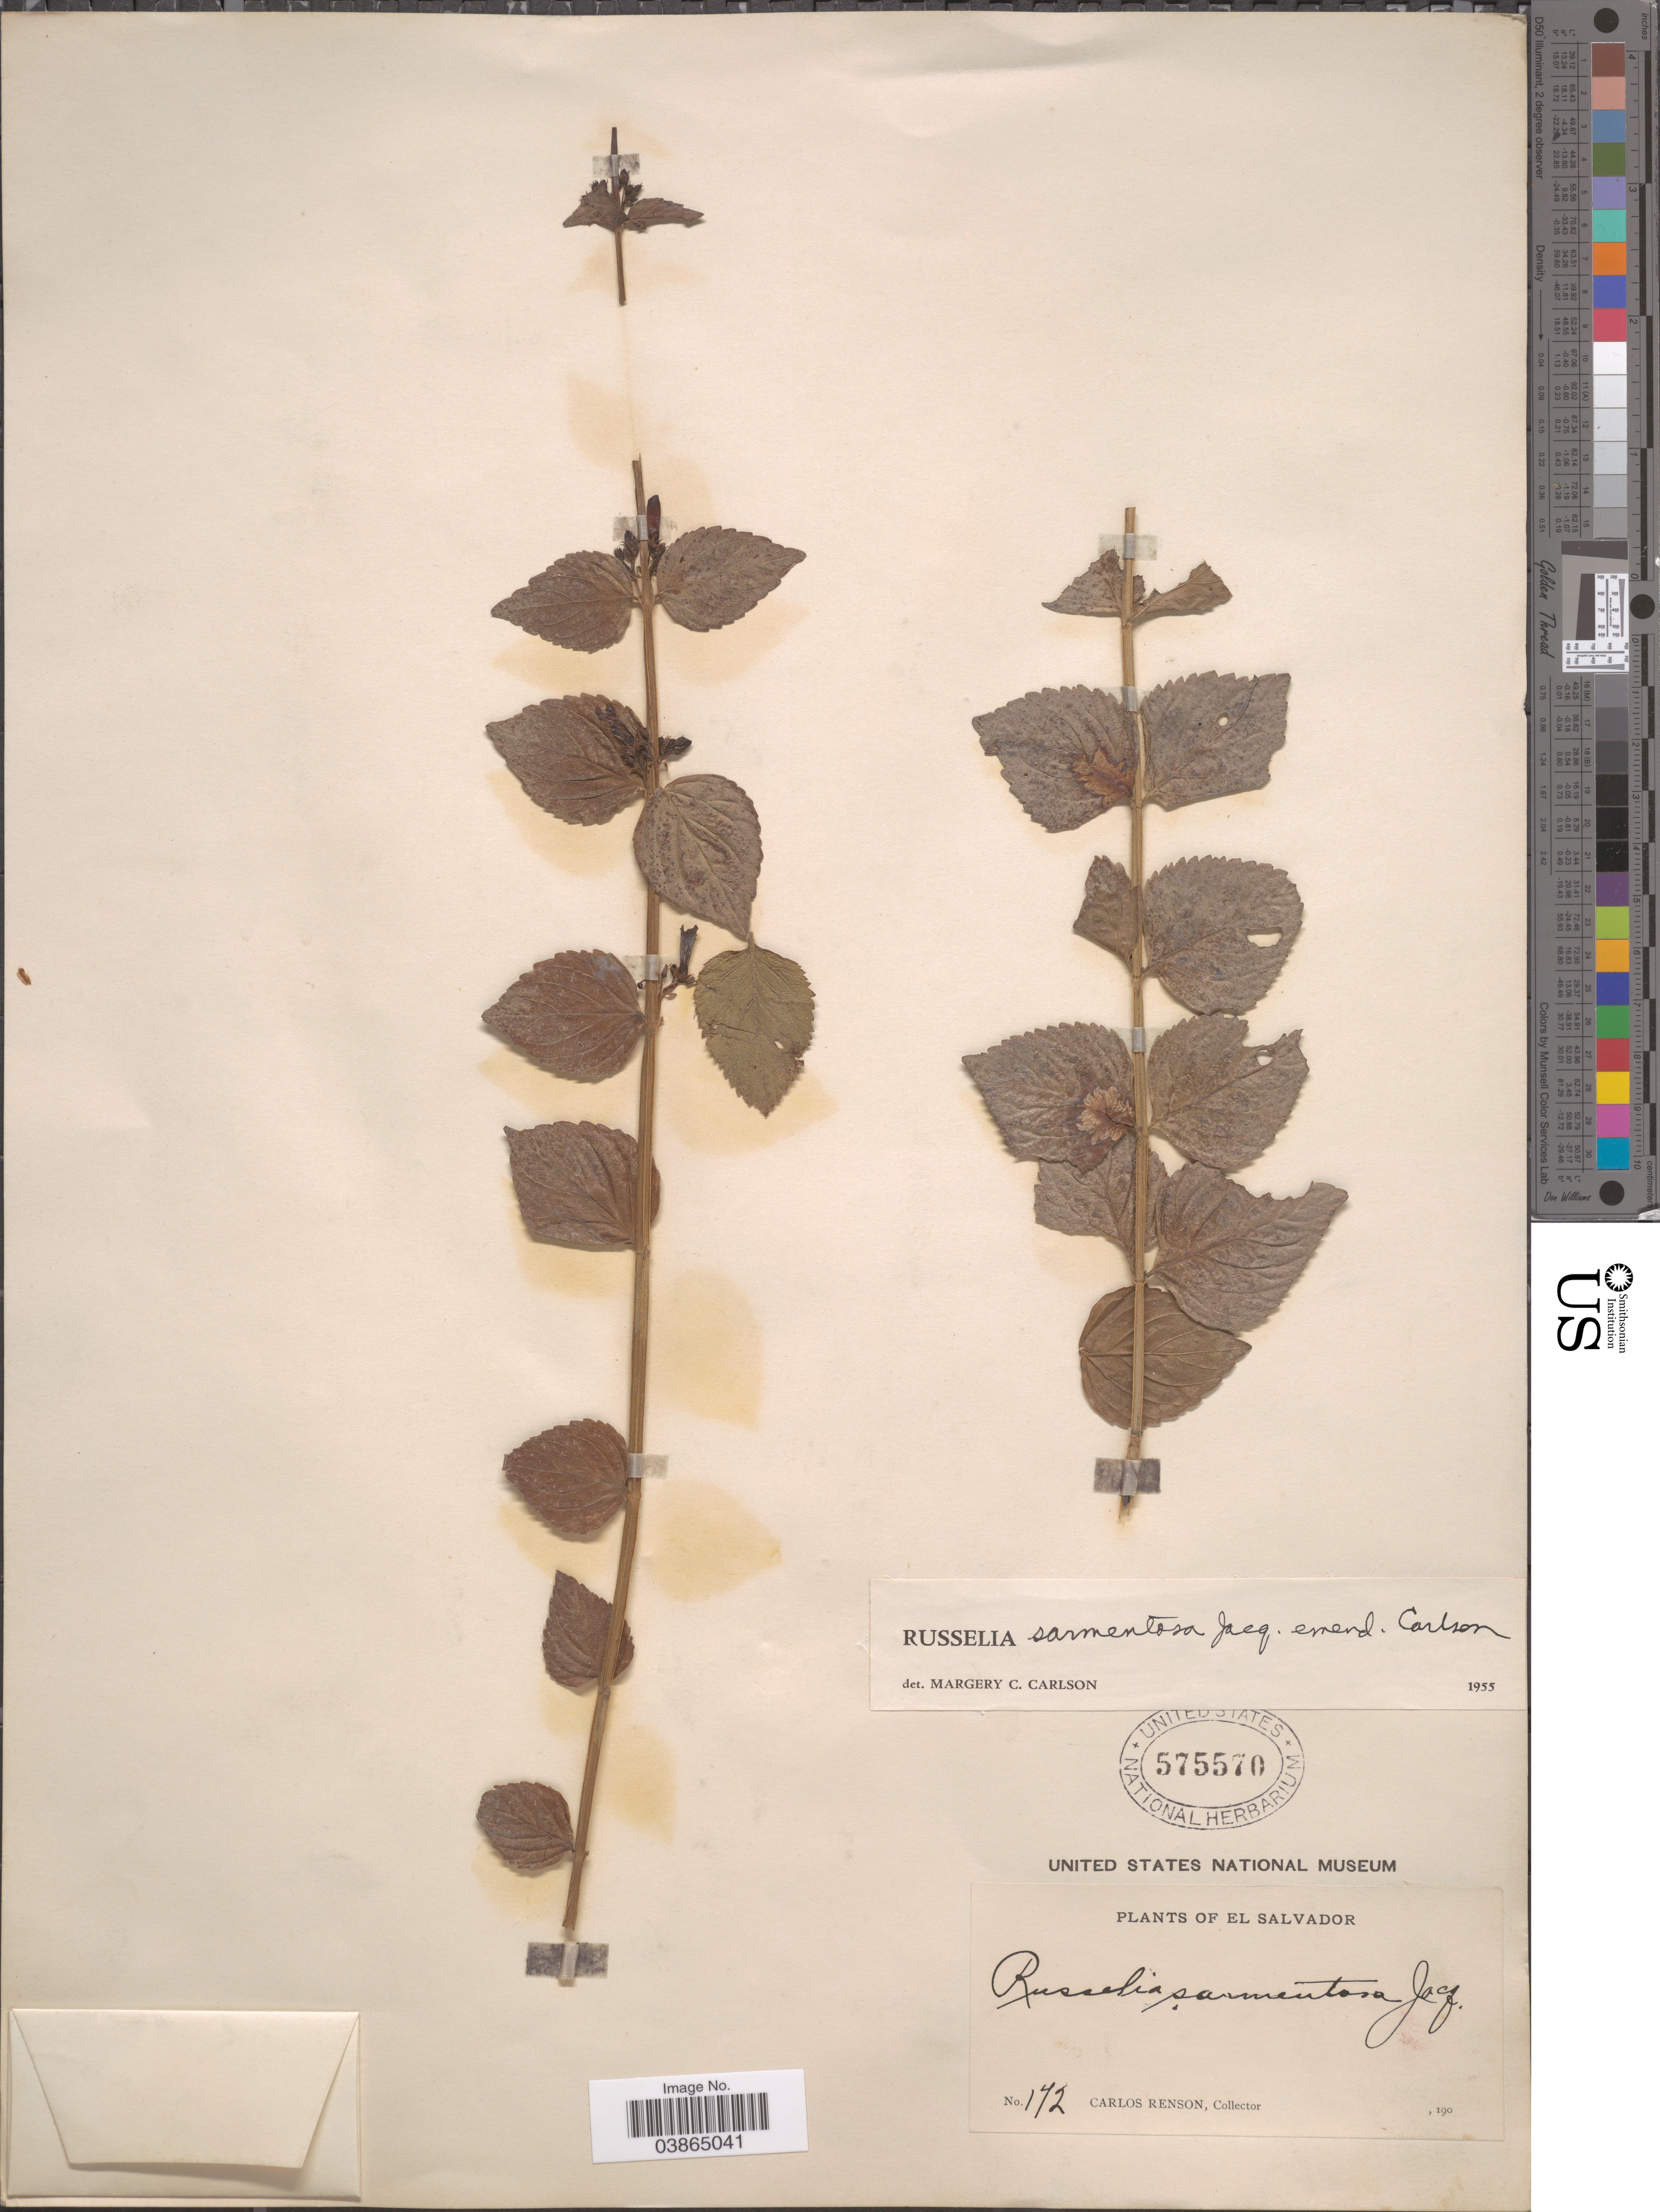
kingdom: Plantae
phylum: Tracheophyta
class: Magnoliopsida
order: Lamiales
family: Plantaginaceae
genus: Russelia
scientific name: Russelia sarmentosa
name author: Jacq.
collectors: C. Renson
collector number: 172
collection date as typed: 190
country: El Salvador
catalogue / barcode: US 575570